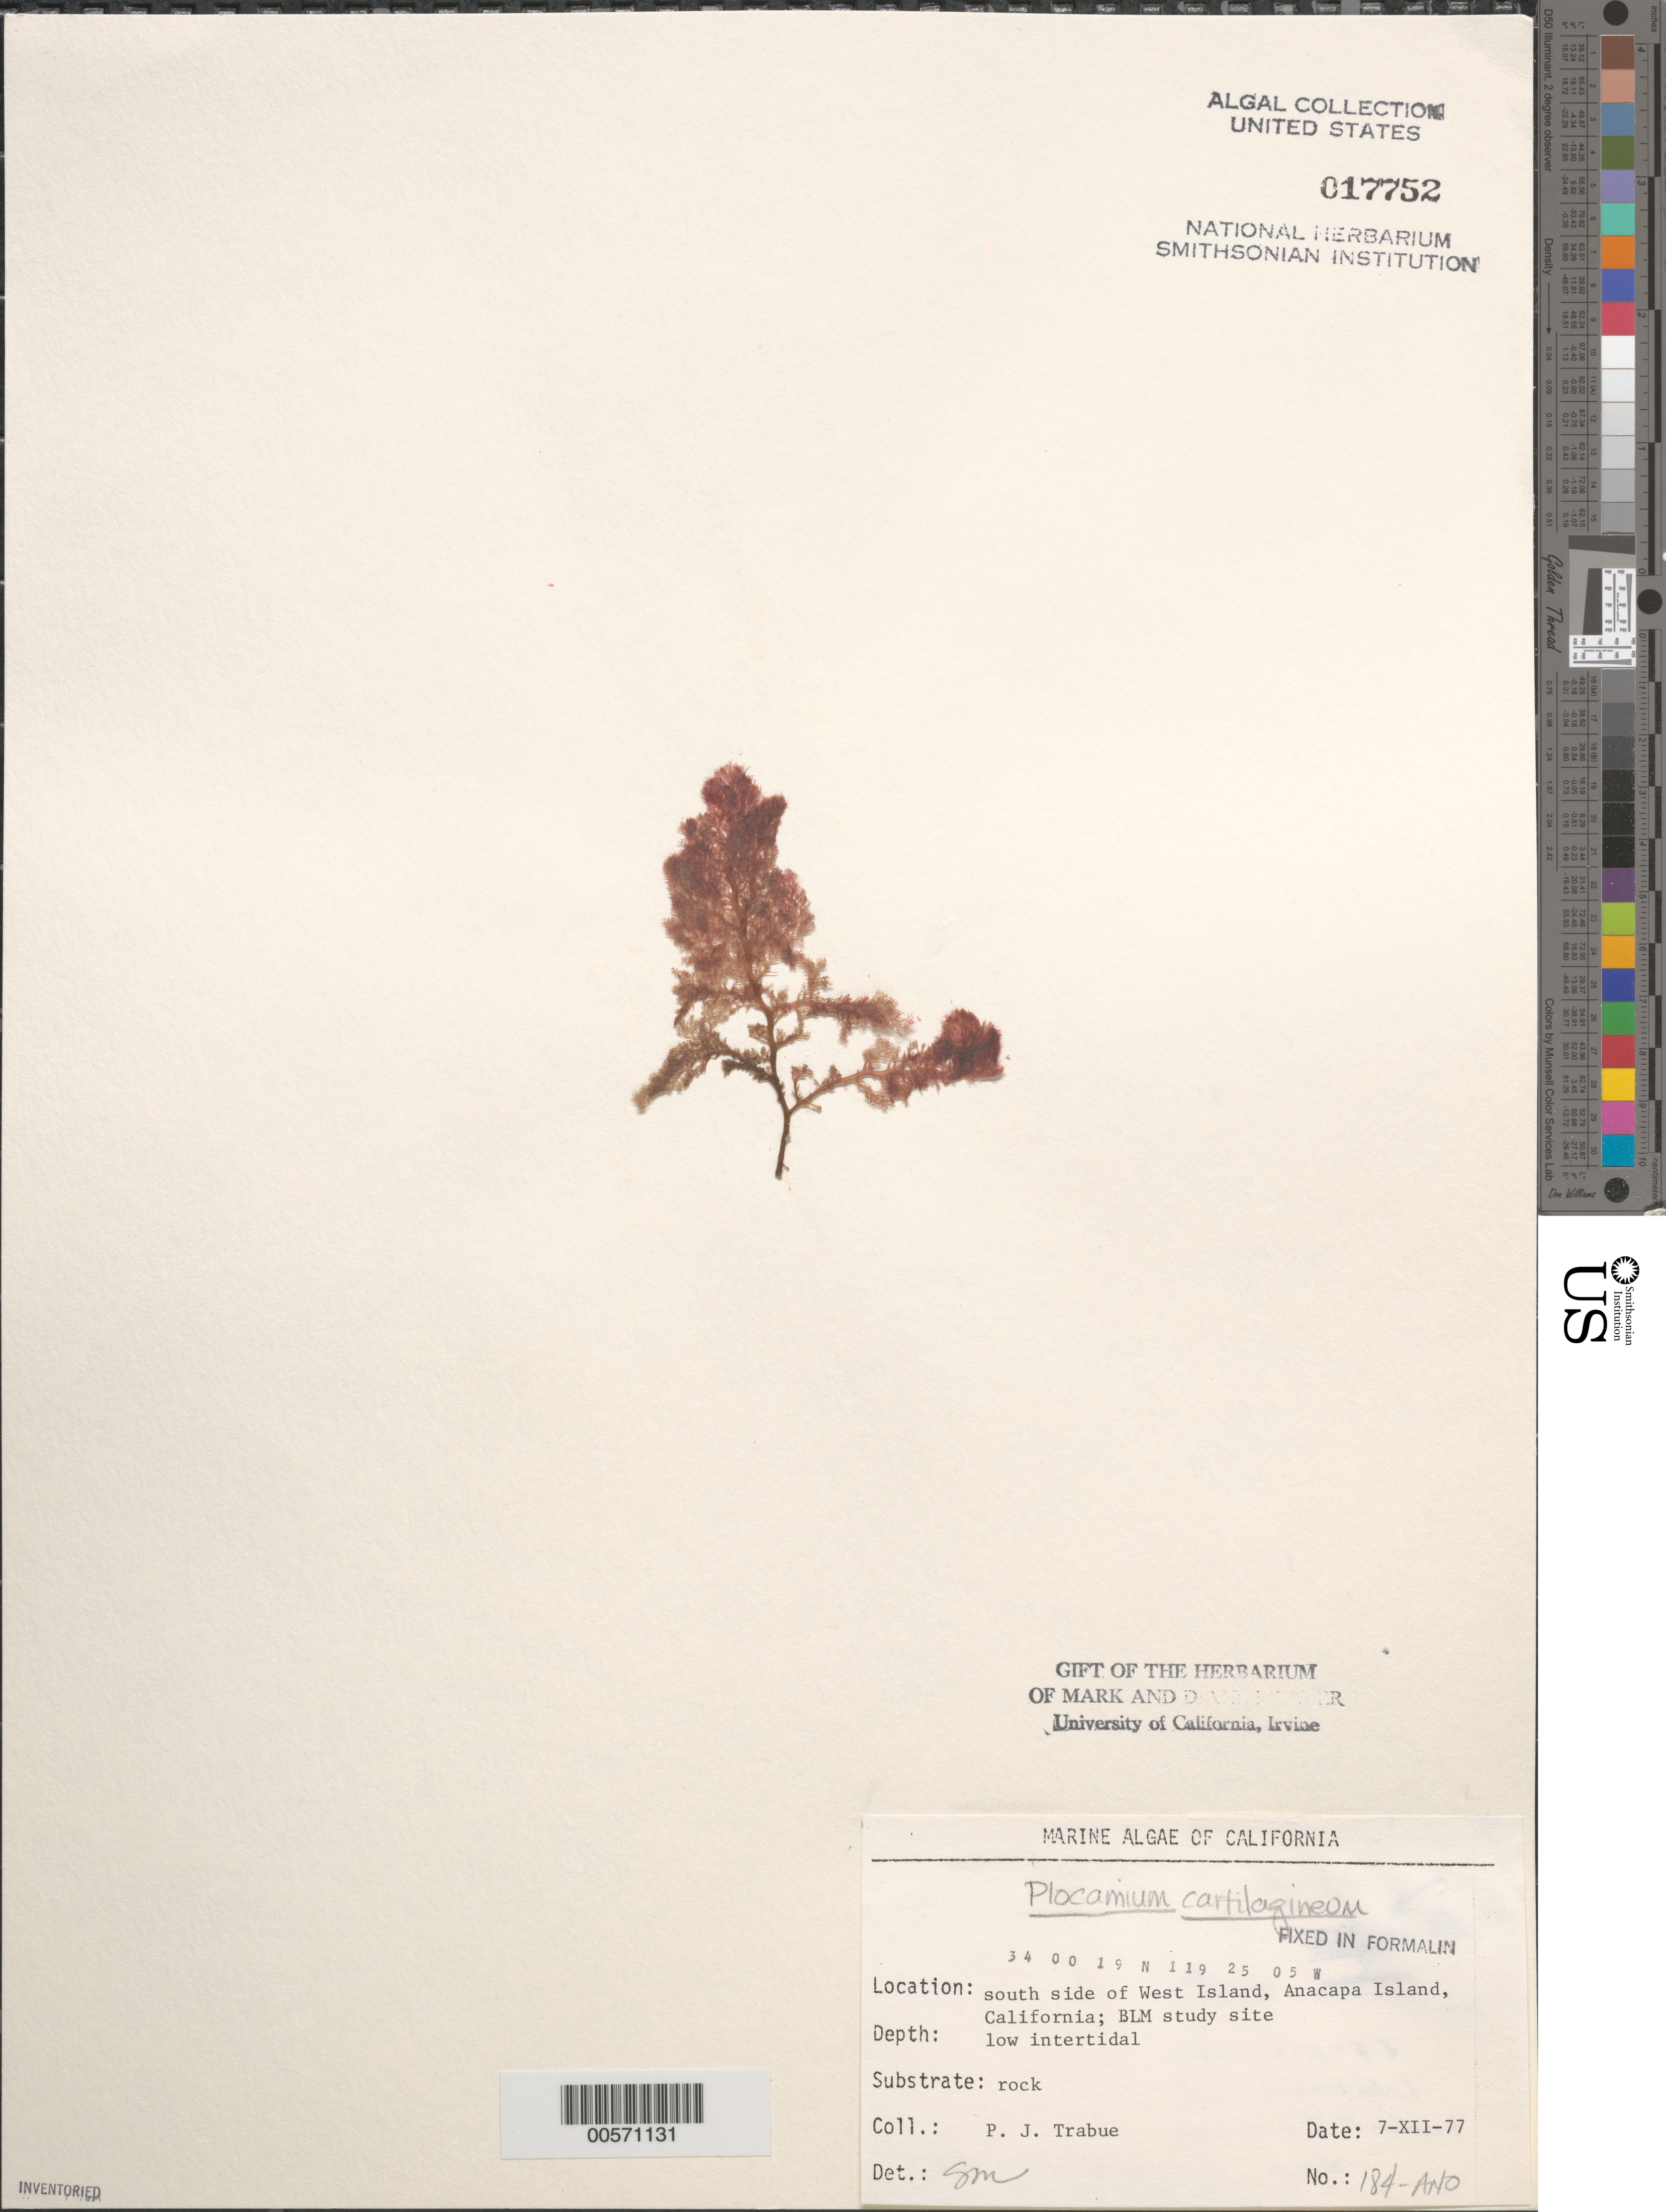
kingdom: Plantae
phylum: Rhodophyta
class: Florideophyceae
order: Plocamiales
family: Plocamiaceae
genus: Plocamium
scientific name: Plocamium cartilagineum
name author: (L.) P.S. Dixon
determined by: Murray, S. N.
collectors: P. J. Trabue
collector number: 184-ANO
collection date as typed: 07 Dec 1977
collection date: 1977-12-07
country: United States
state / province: California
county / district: Ventura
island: Anacapa Island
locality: South side of west island, near Cat Rock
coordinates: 34 00'19"N, 119 25'05"W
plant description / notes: BLM-SOCALBIGHT Rocky Intertidal Survey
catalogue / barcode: US 17752